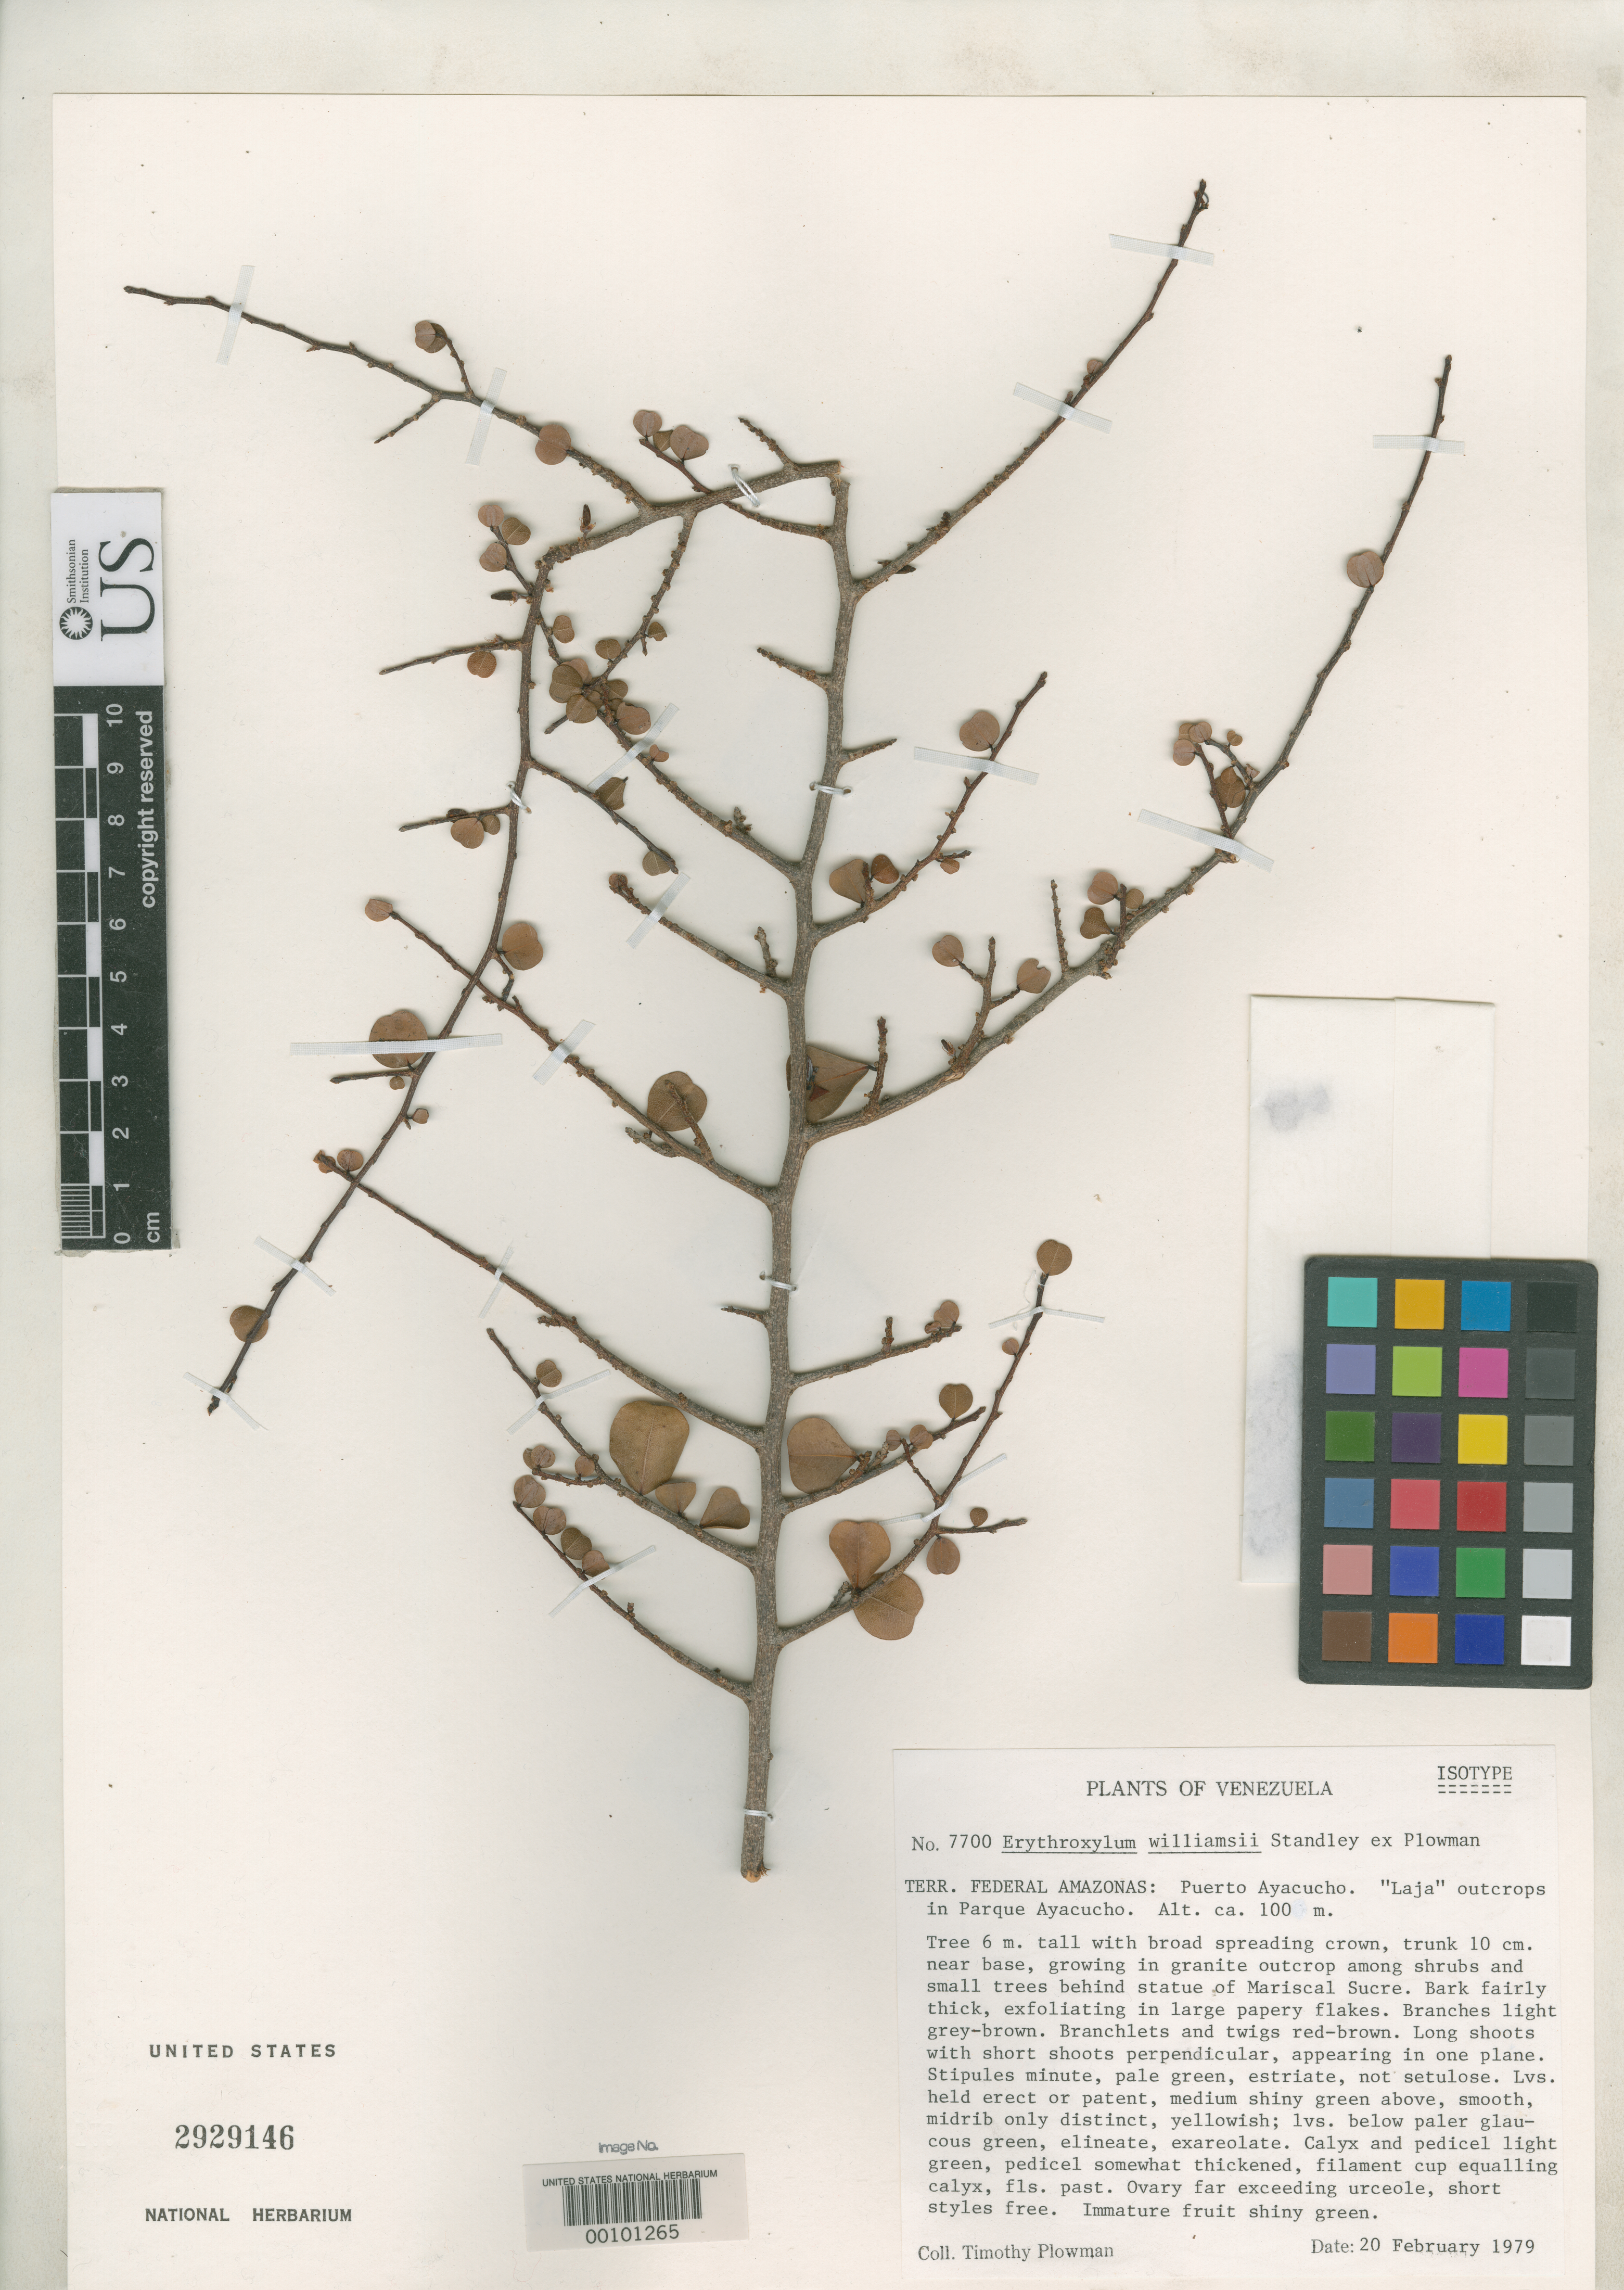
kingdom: Plantae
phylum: Tracheophyta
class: Magnoliopsida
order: Malpighiales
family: Erythroxylaceae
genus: Erythroxylum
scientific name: Erythroxylum williamsii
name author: Standl. ex Plowman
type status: Isotype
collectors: T. Plowman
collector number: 7700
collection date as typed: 20 Feb 1979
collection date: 1979-02-20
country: Venezuela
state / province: Amazonas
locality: Puerto Ayacucho.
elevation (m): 100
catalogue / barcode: US 2929146